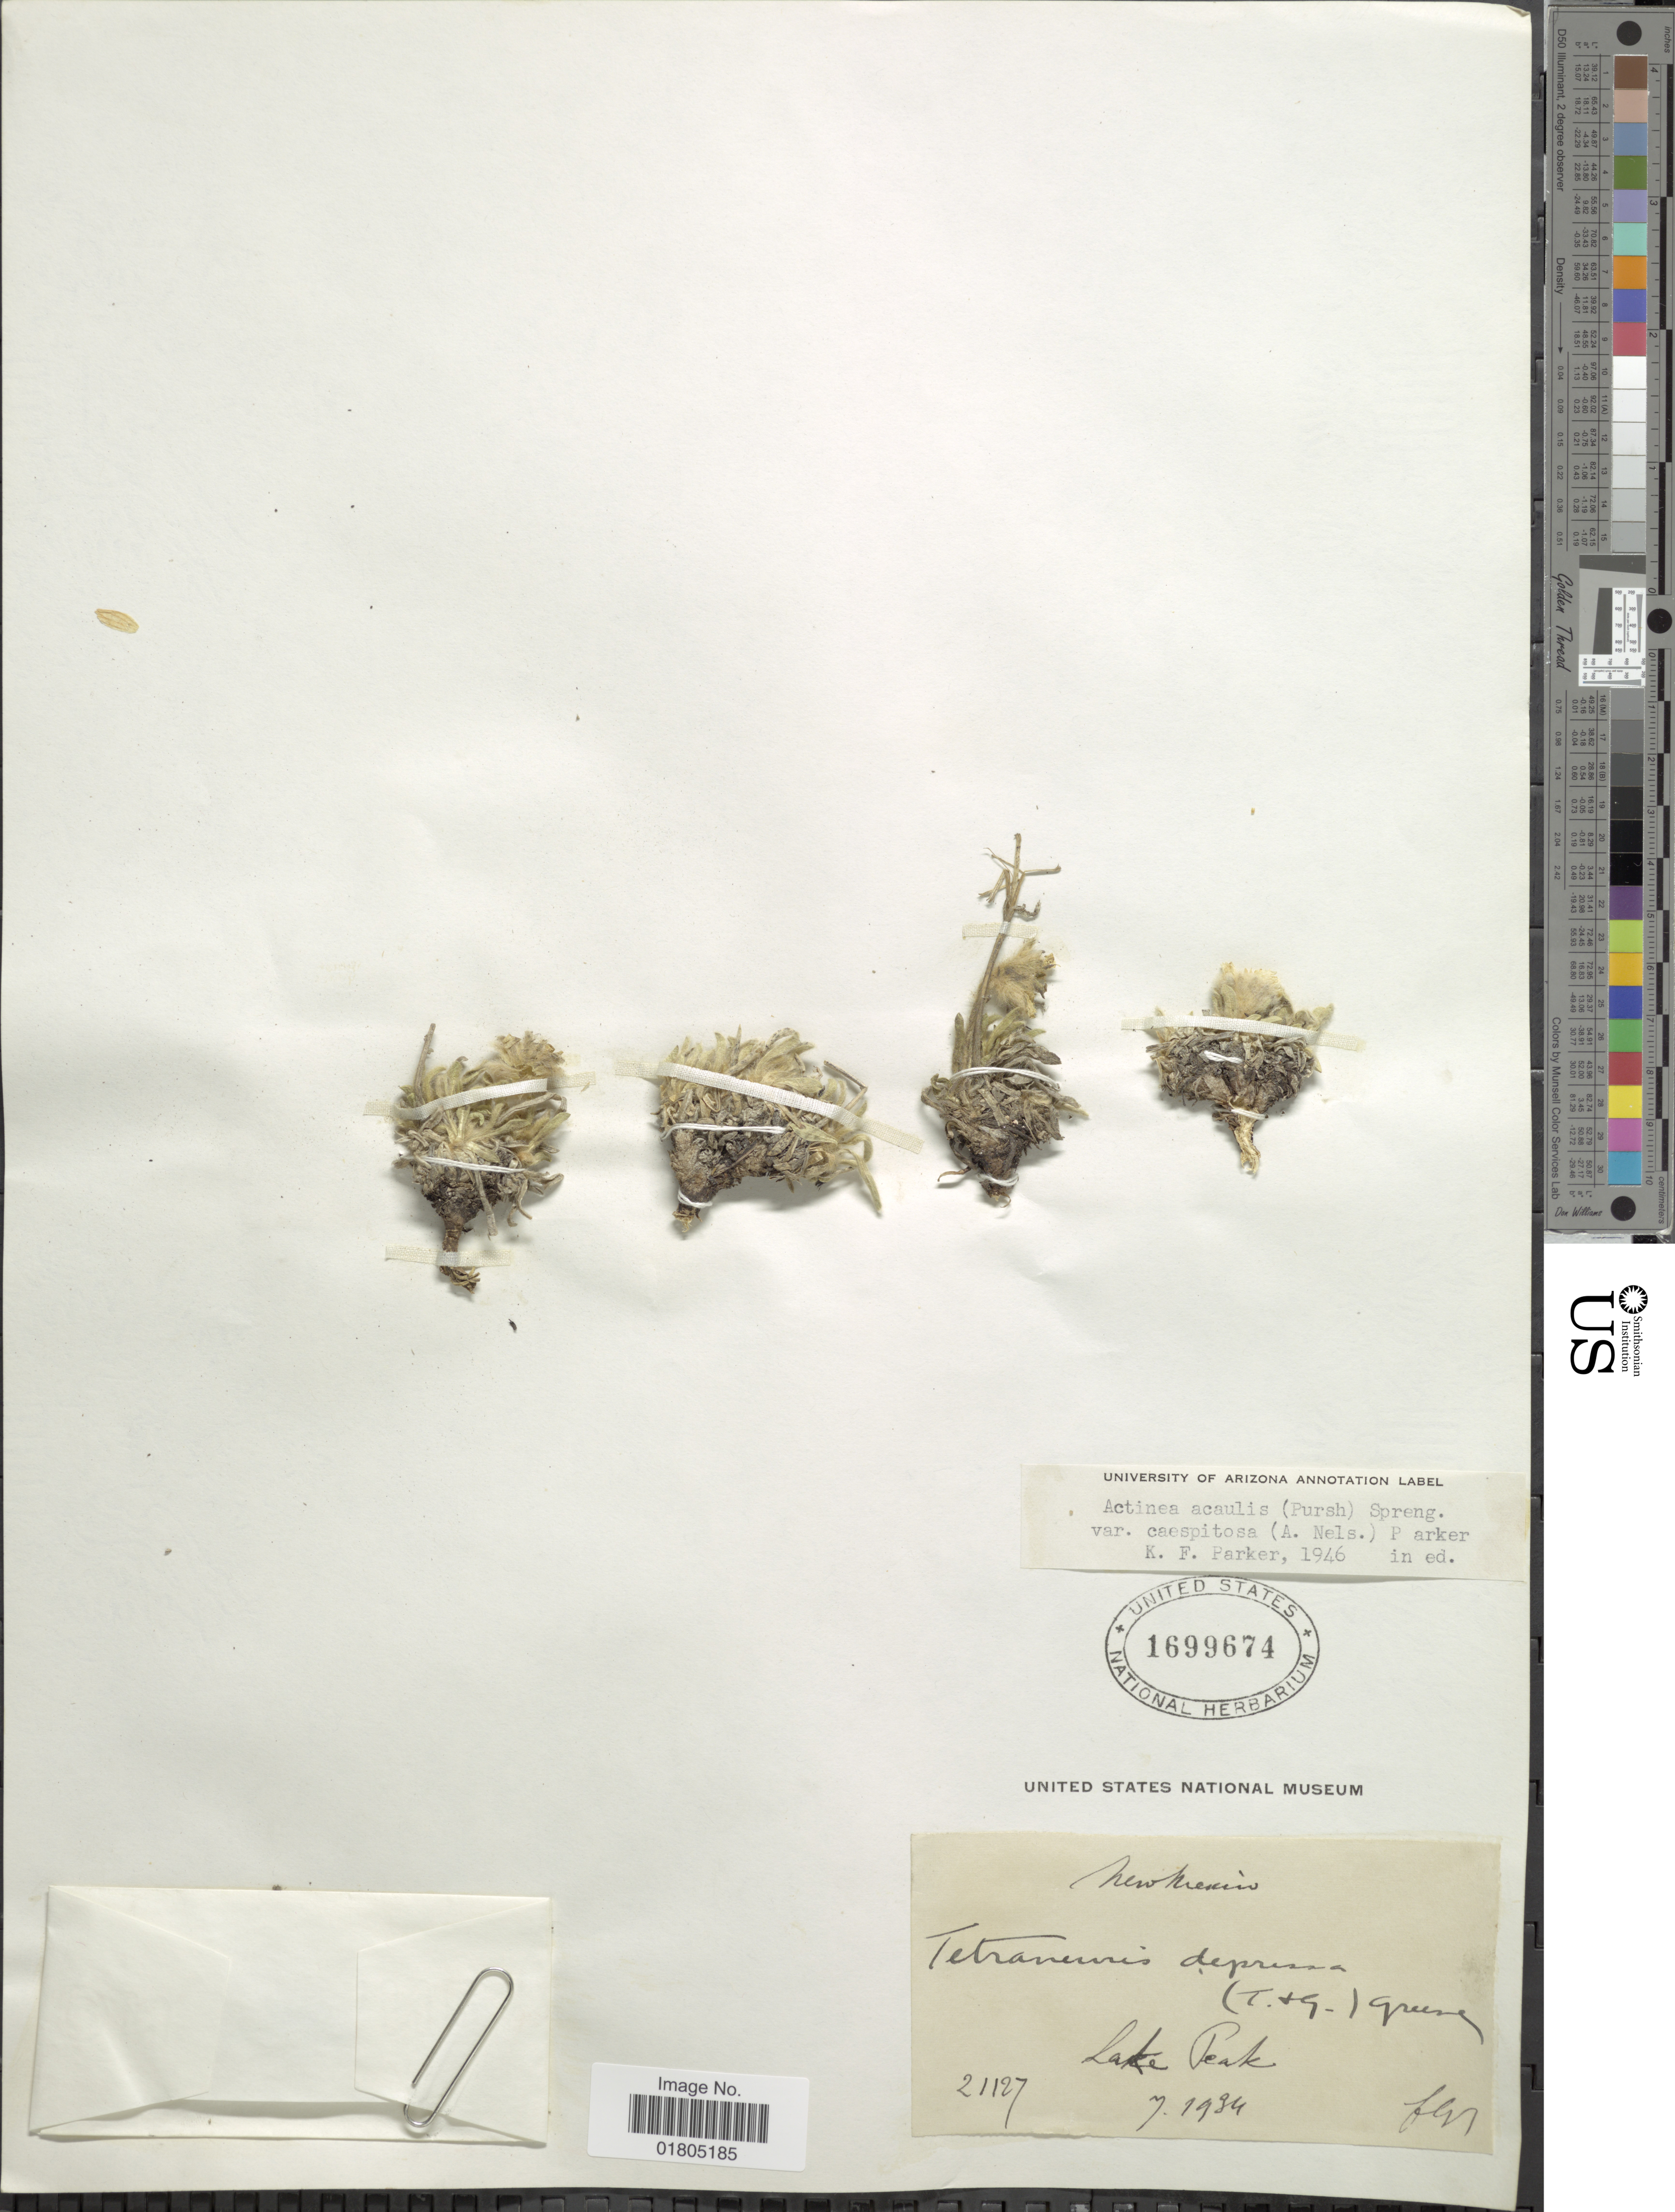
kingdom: Plantae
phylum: Tracheophyta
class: Magnoliopsida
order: Asterales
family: Asteraceae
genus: Actinea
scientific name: Actinea acaulis var. caespitosa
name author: (A. Nelson) K.F. Parker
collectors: F. G. A.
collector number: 21127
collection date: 1934-07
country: United States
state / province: New Mexico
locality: Lake Peak [Collector illegible, but based on dates & collection number, probably Fr. G. Arsene]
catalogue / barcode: US 1699674